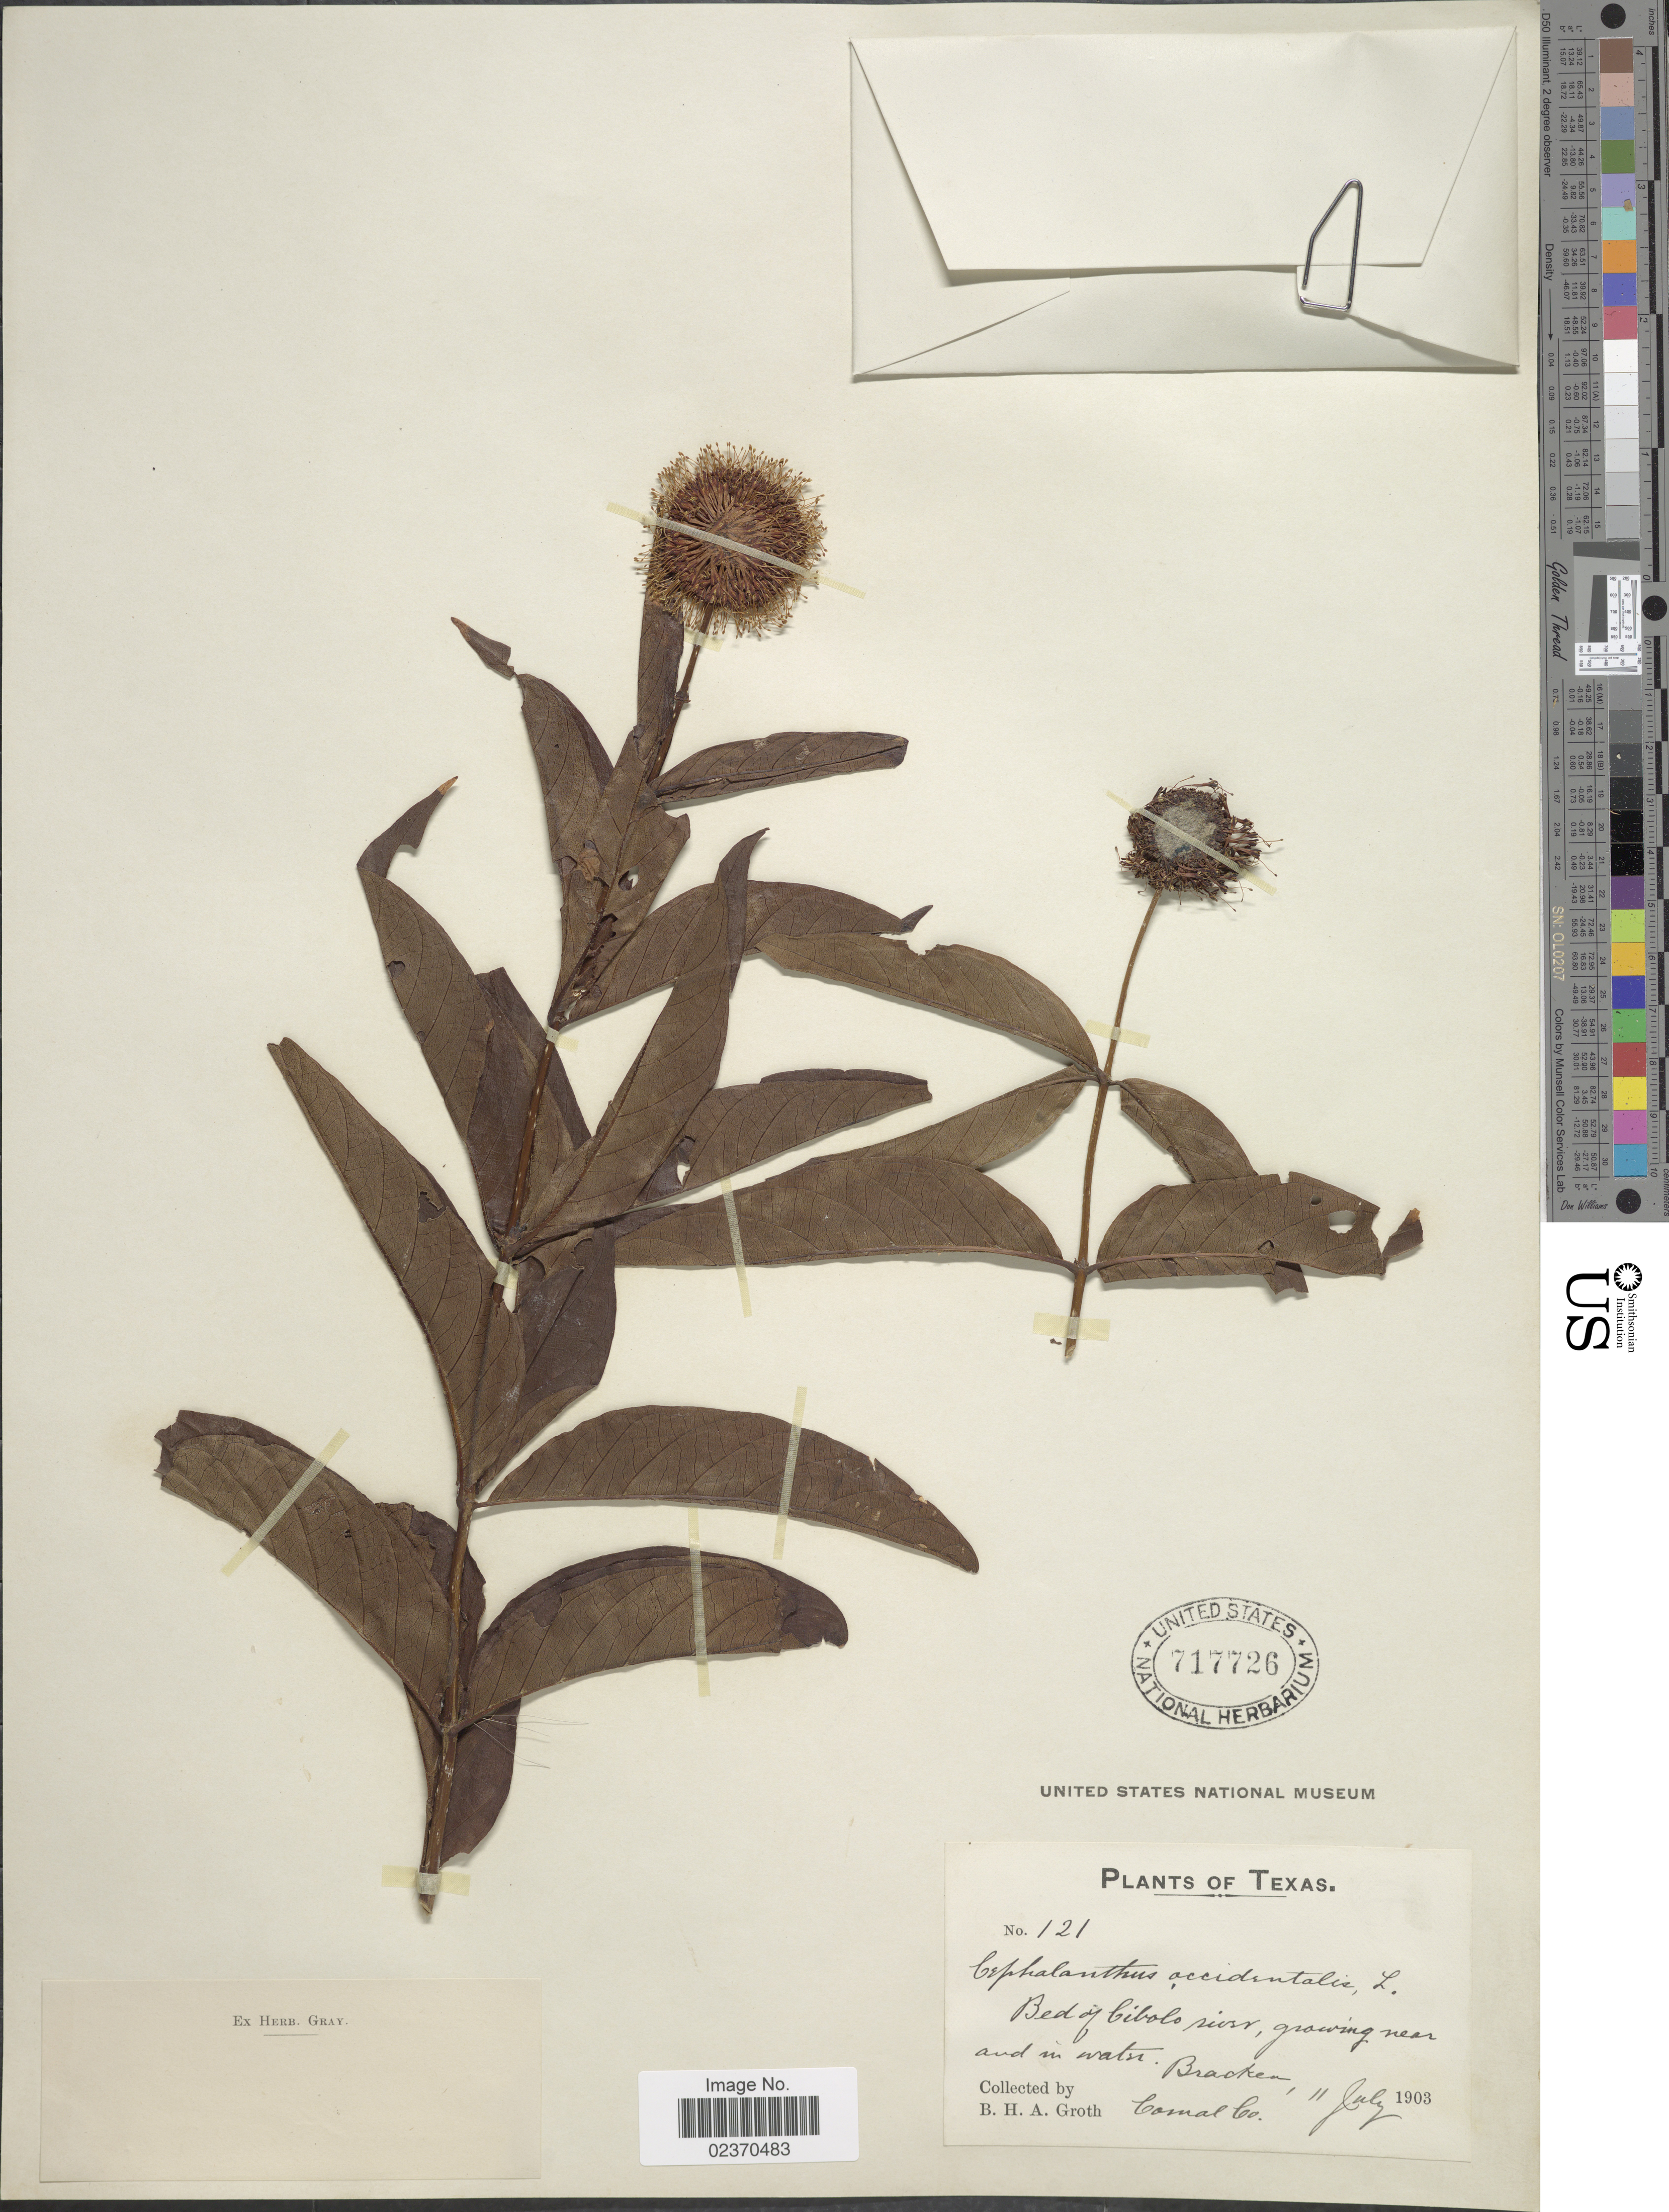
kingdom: Plantae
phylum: Tracheophyta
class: Magnoliopsida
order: Gentianales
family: Rubiaceae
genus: Cephalanthus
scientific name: Cephalanthus occidentalis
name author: L.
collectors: B. Groth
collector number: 121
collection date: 1903-07-11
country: United States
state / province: Texas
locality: Bed of Cibolo river, growing near and in water. Bracken, Comal Co.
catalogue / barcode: US 717726